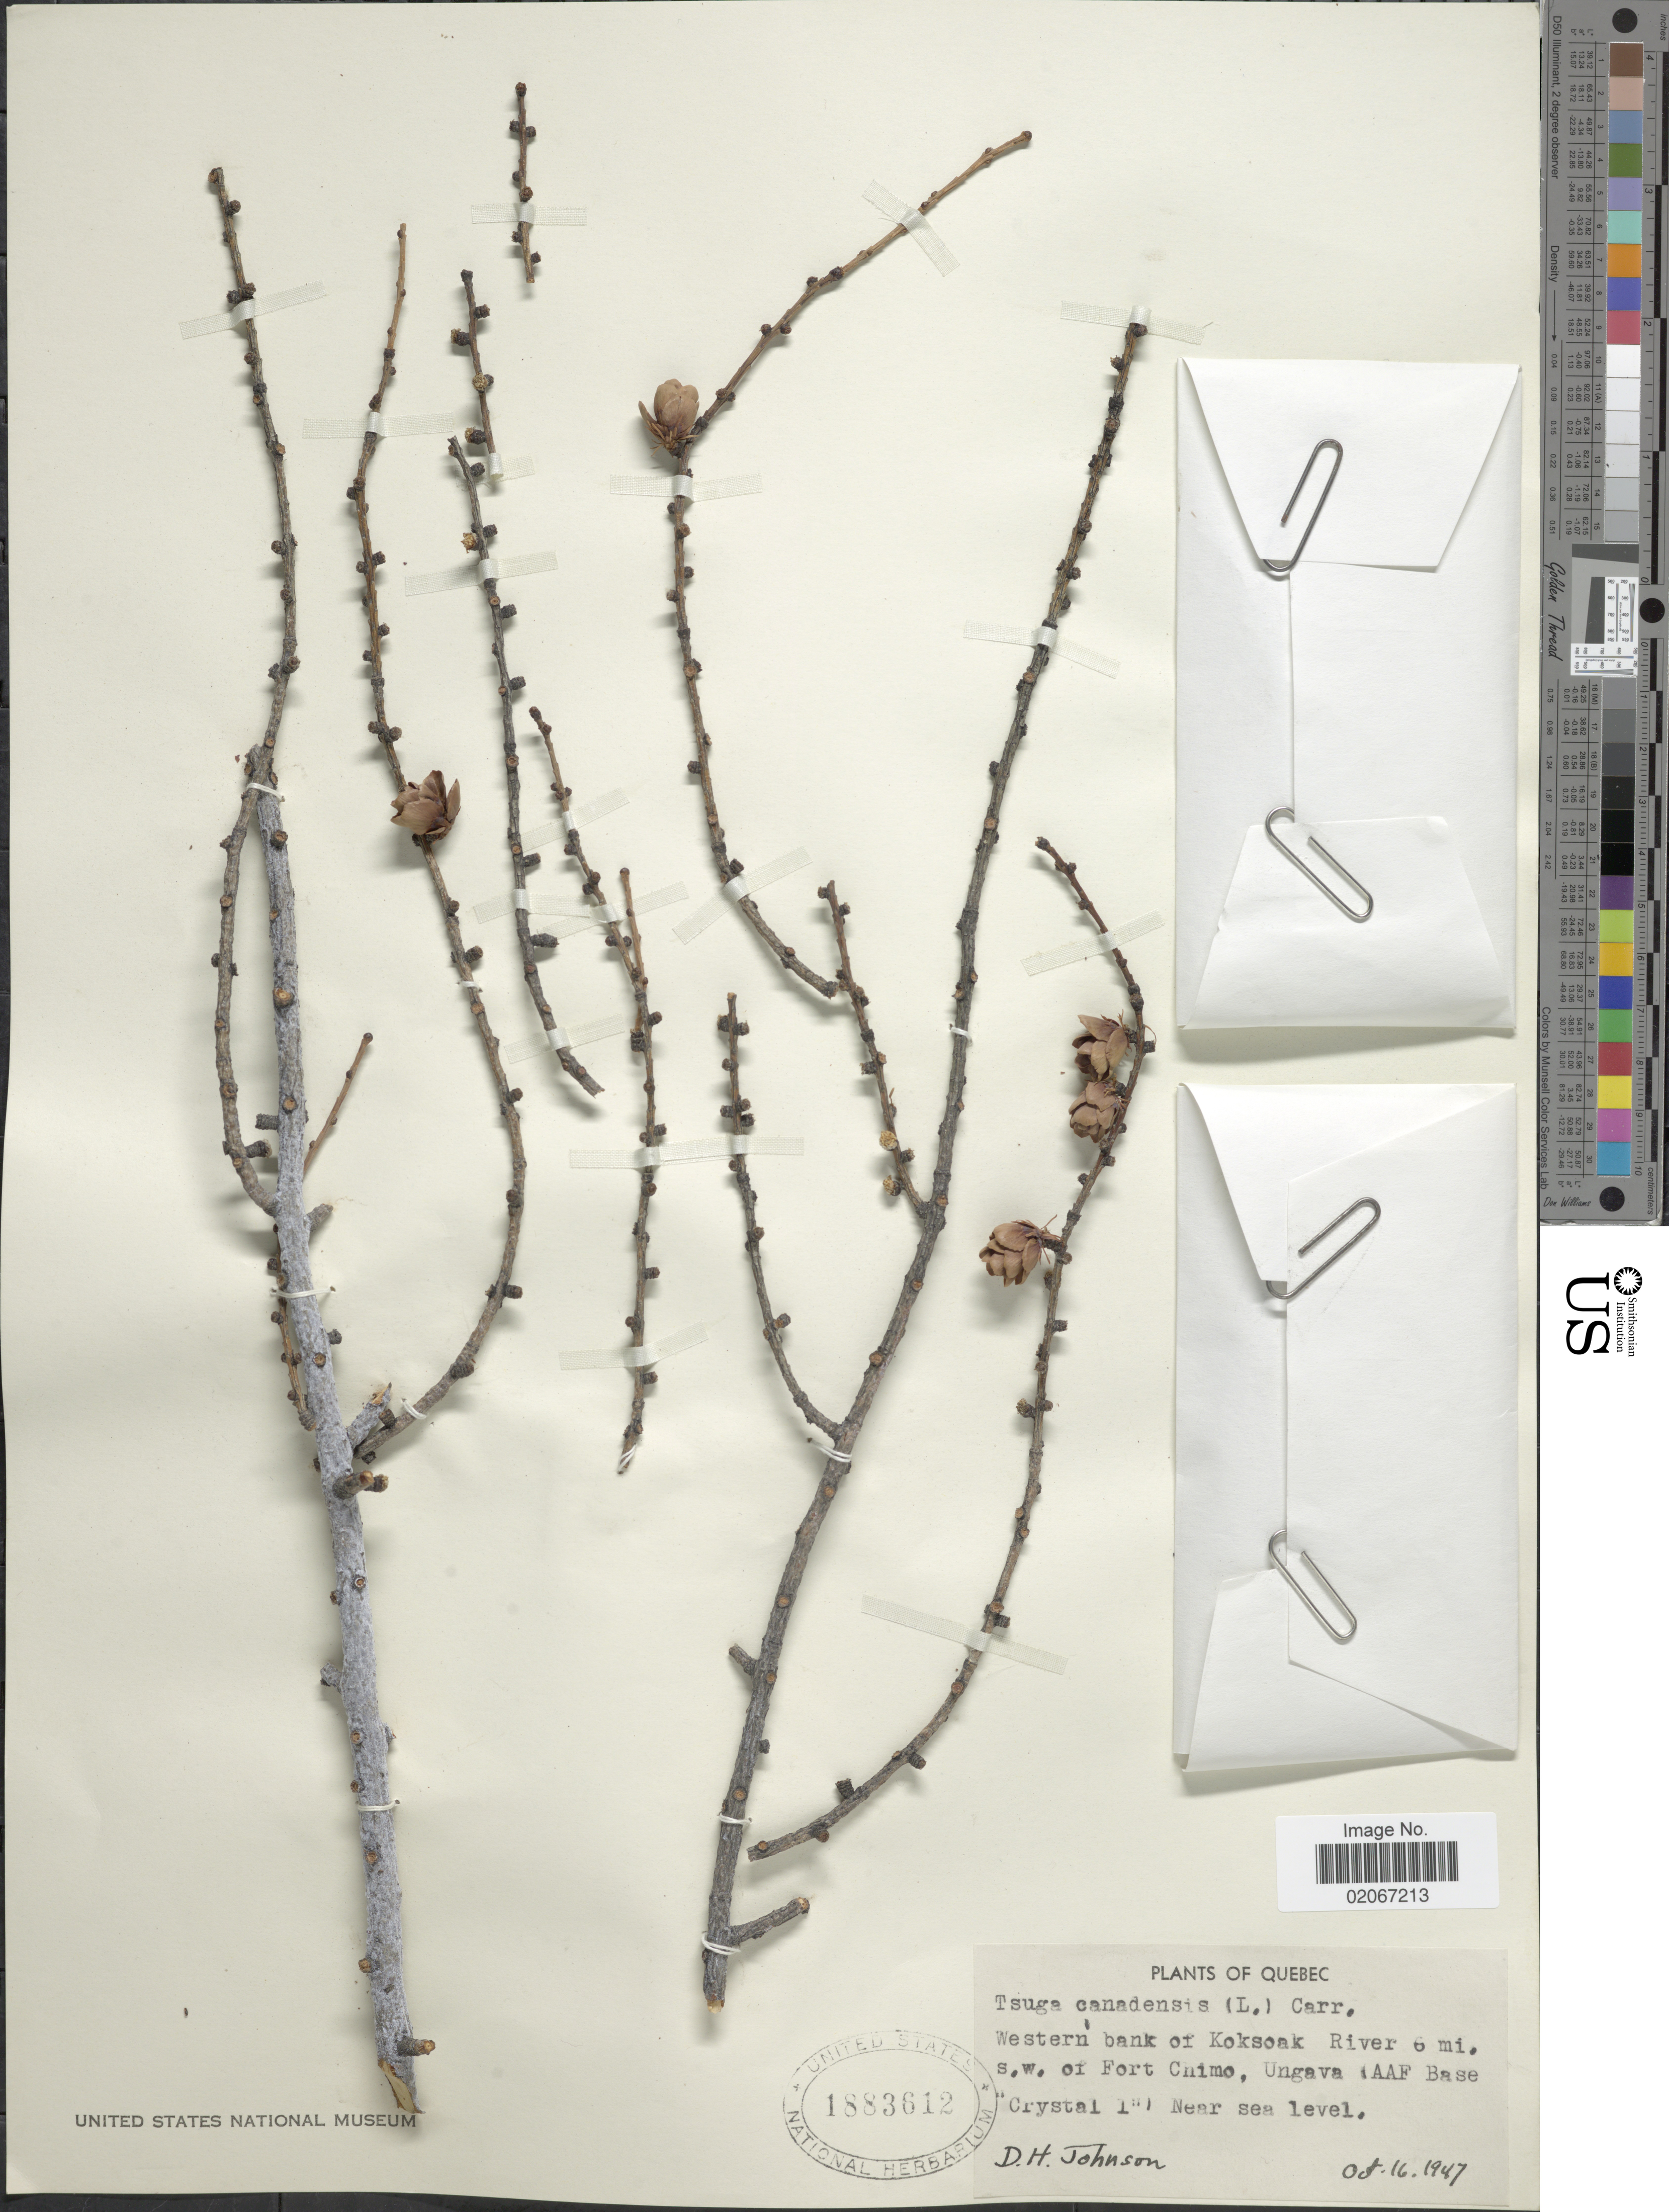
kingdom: Plantae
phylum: Tracheophyta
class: Pinopsida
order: Pinales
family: Pinaceae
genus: Tsuga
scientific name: Tsuga canadensis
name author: (L.) Carrière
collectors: D.H. Johnson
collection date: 1947-10-16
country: Canada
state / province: Quebec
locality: Western bank of Koksoak River 6 mi. s. w, of Fort Chimo, Ungava AAF Base "Crystal 1"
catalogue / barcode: US 1883612